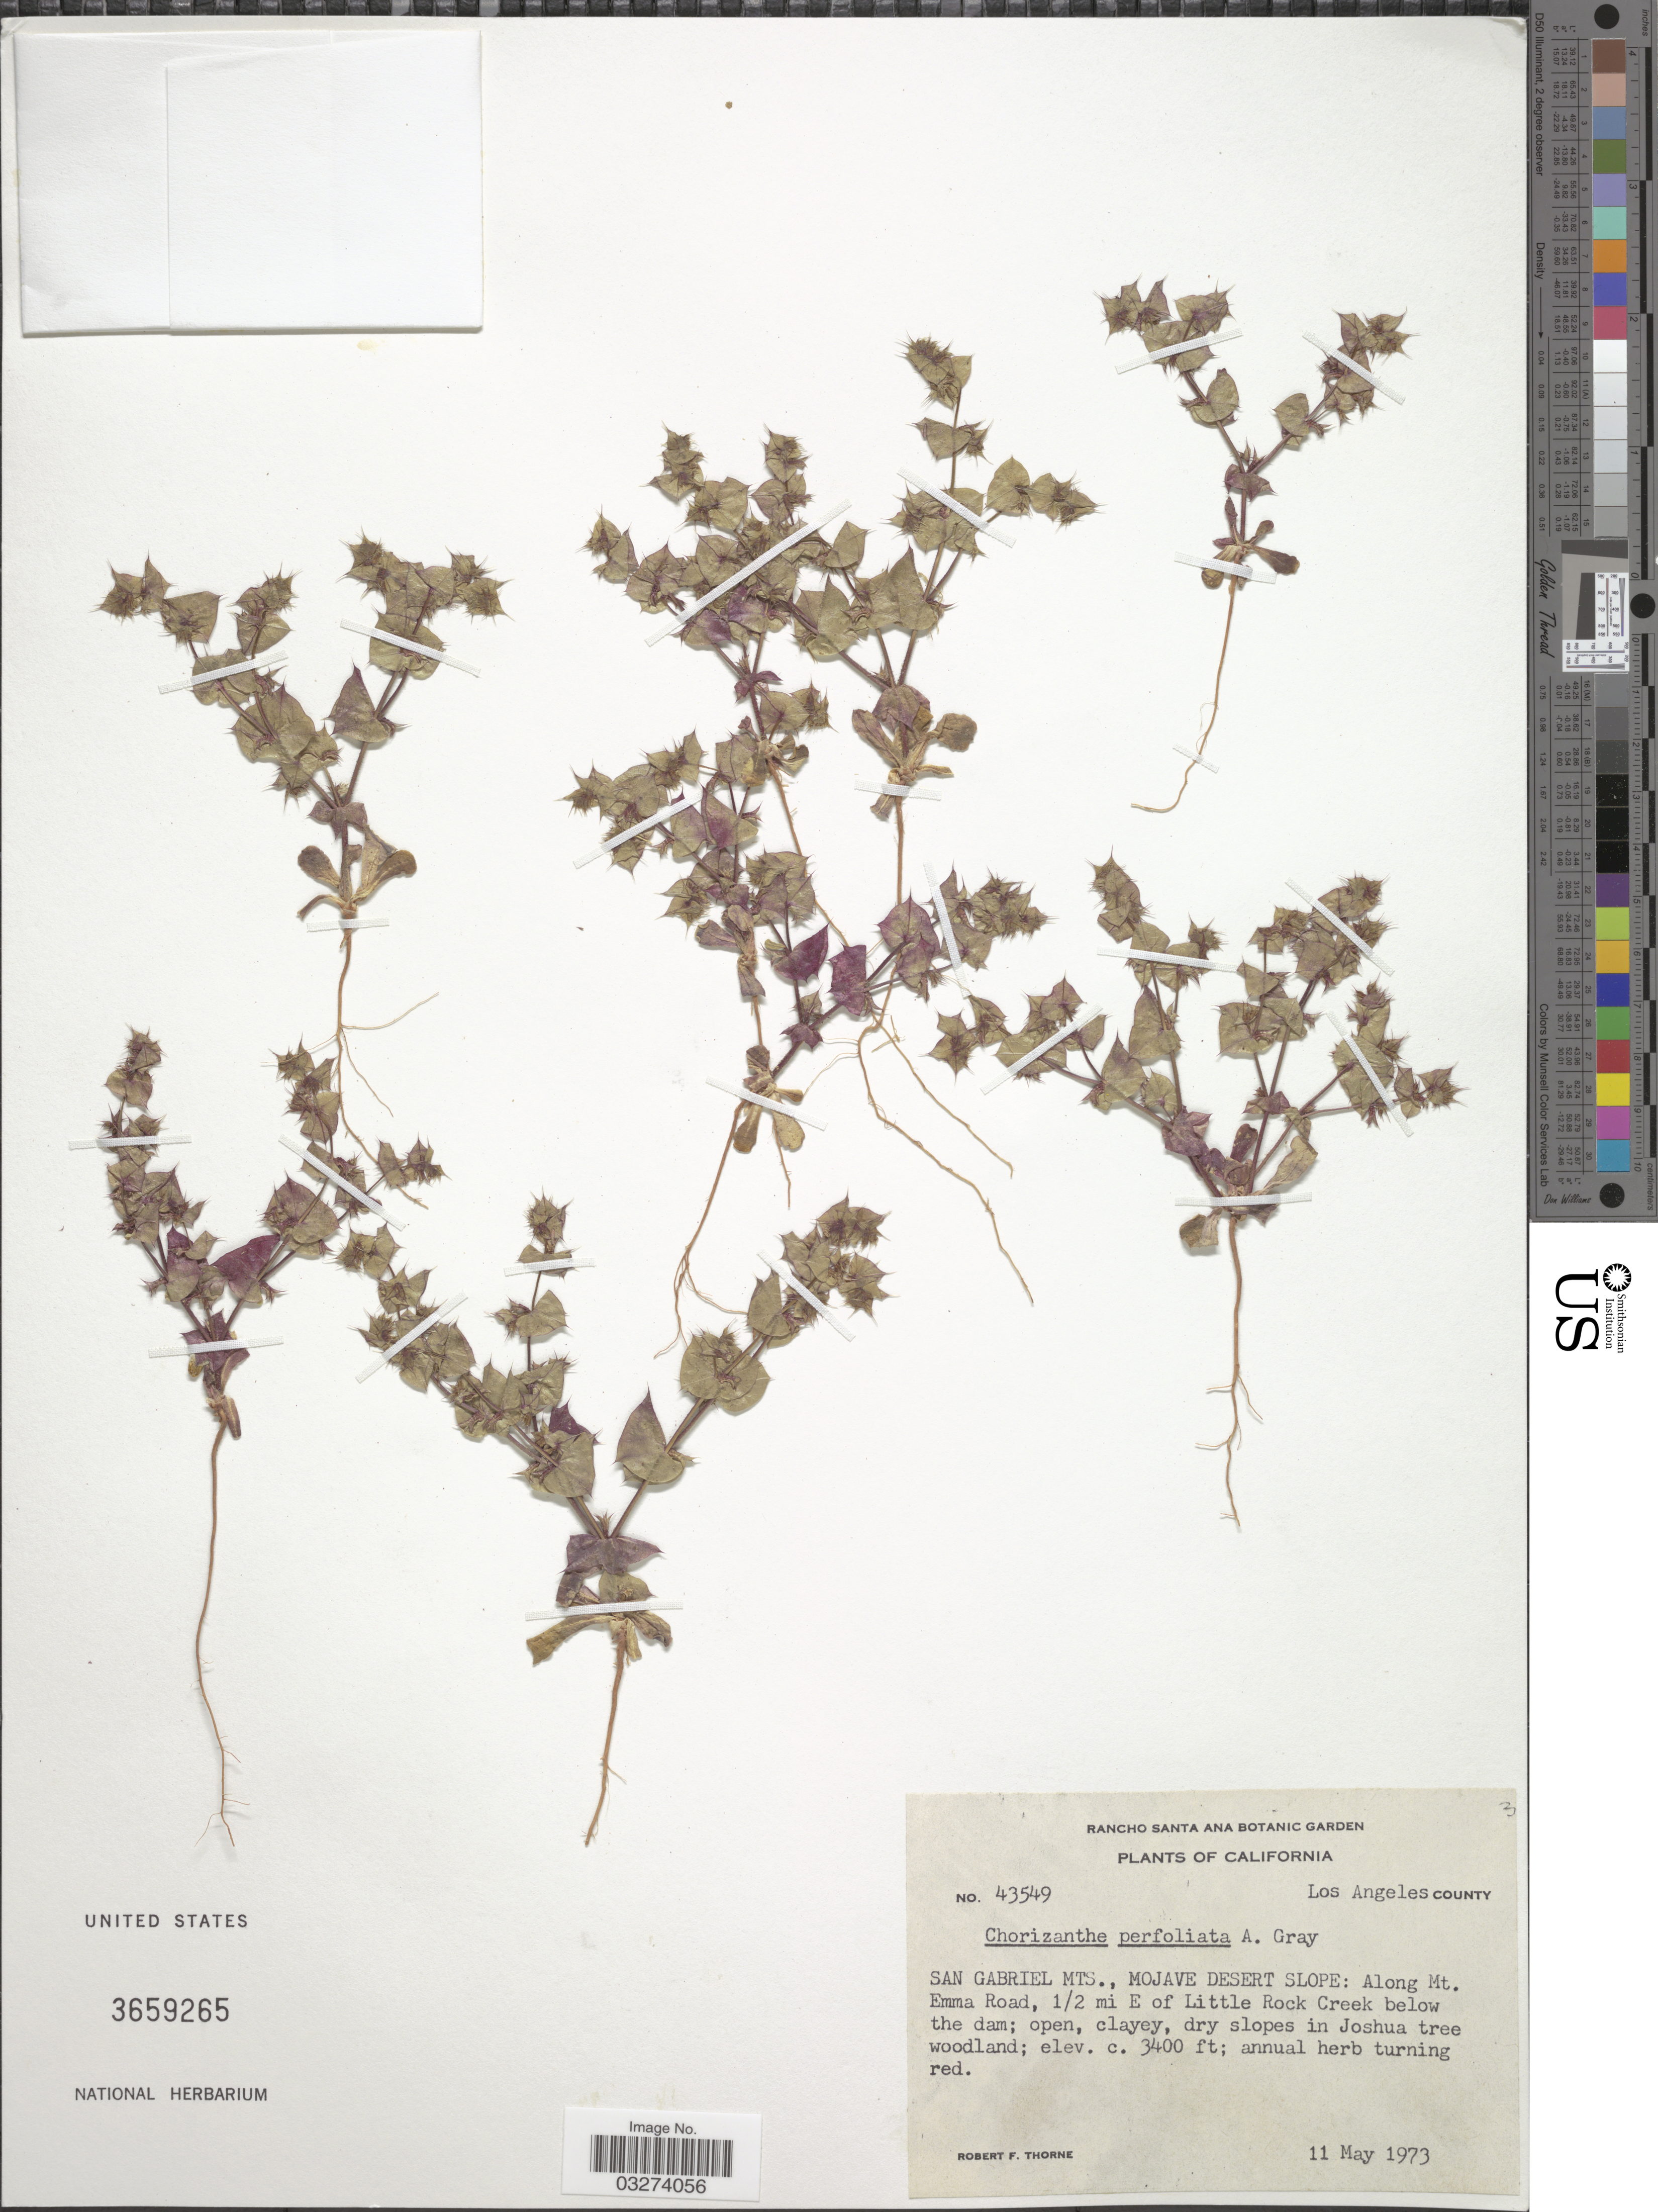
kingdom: Plantae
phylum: Tracheophyta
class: Magnoliopsida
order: Caryophyllales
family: Polygonaceae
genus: Mucronea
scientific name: Mucronea perfoliata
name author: (A. Gray) A. Heller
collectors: R. F. Thorne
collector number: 43549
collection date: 1973-05-11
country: United States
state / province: California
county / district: Los Angeles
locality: Los Angeles County. San Gabriel Mts., Mojave Desert Slope: Along Mt. Emma Road, 1/2 mi E of Little Rock Creek below the dam.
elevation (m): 1036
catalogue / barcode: US 3659265